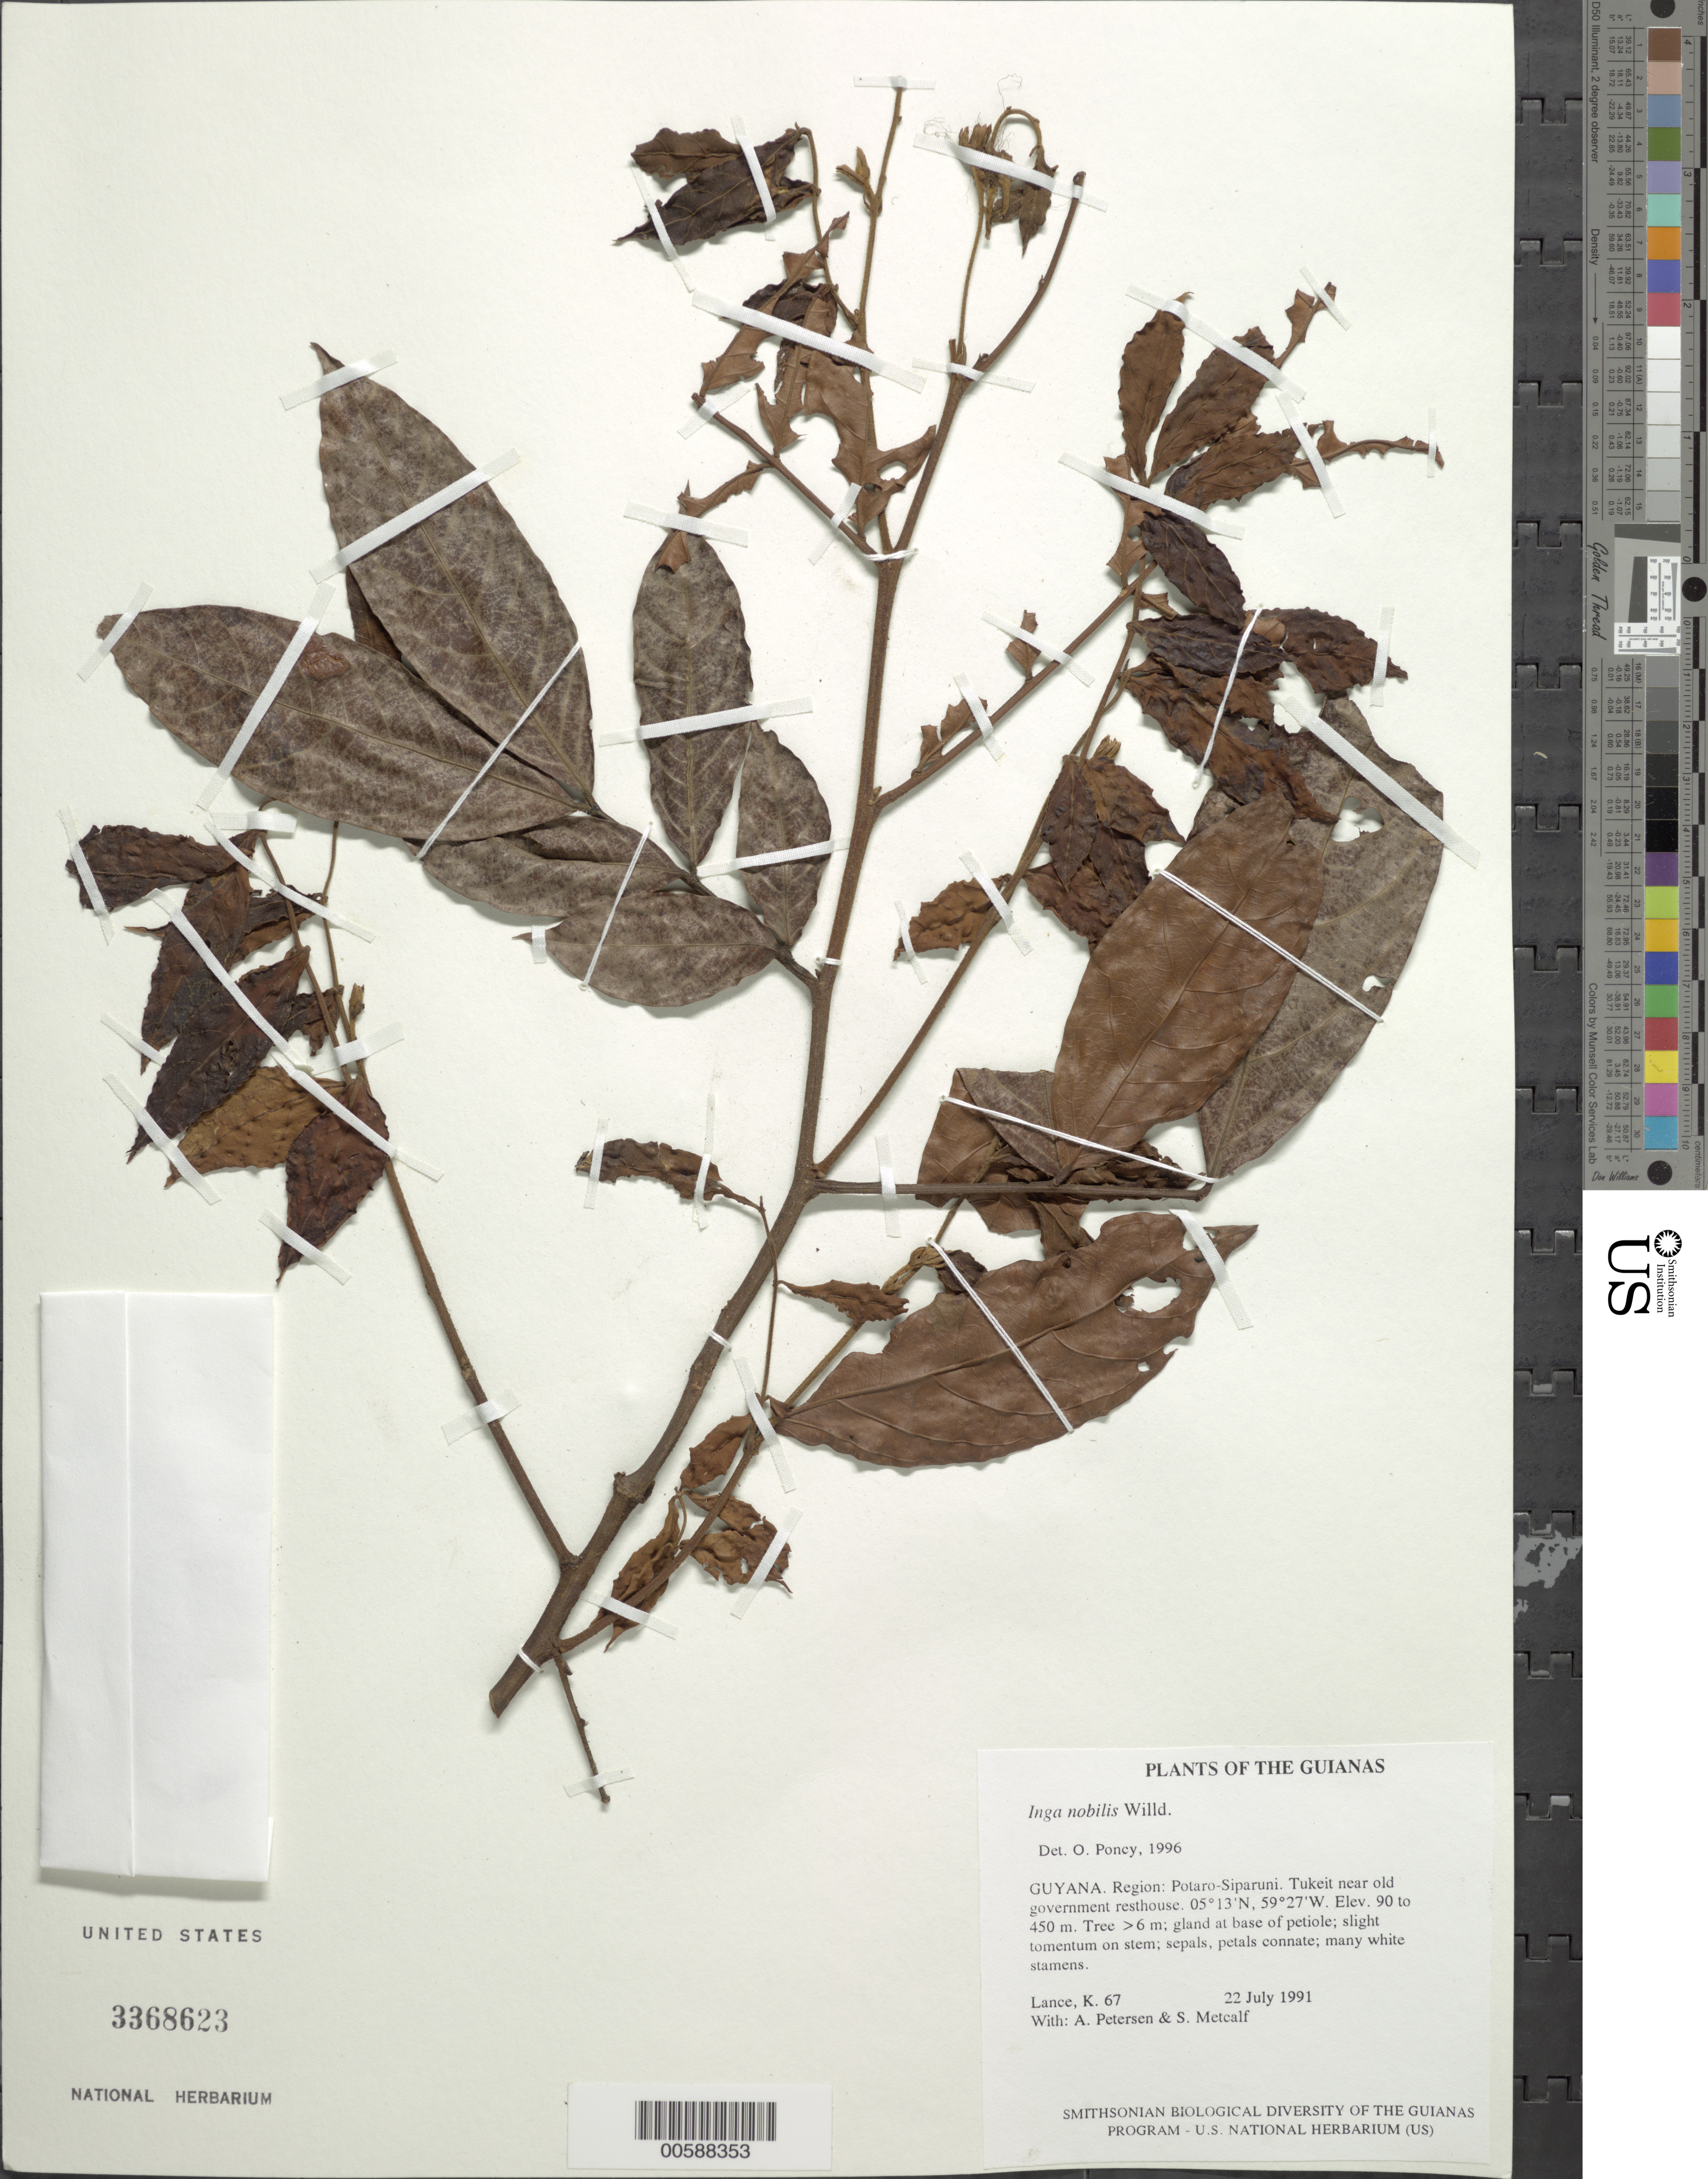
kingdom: Plantae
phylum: Tracheophyta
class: Magnoliopsida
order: Fabales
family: Fabaceae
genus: Inga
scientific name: Inga nobilis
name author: Willd.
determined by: Poncy, O.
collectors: K. Lance, A. Petersen & S. Metcalf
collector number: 67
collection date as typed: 22 July 1991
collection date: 1991-07-22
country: Guyana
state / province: Potaro-Siparuni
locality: Tukeit near old government resthouse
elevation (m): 90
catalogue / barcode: US 3368623